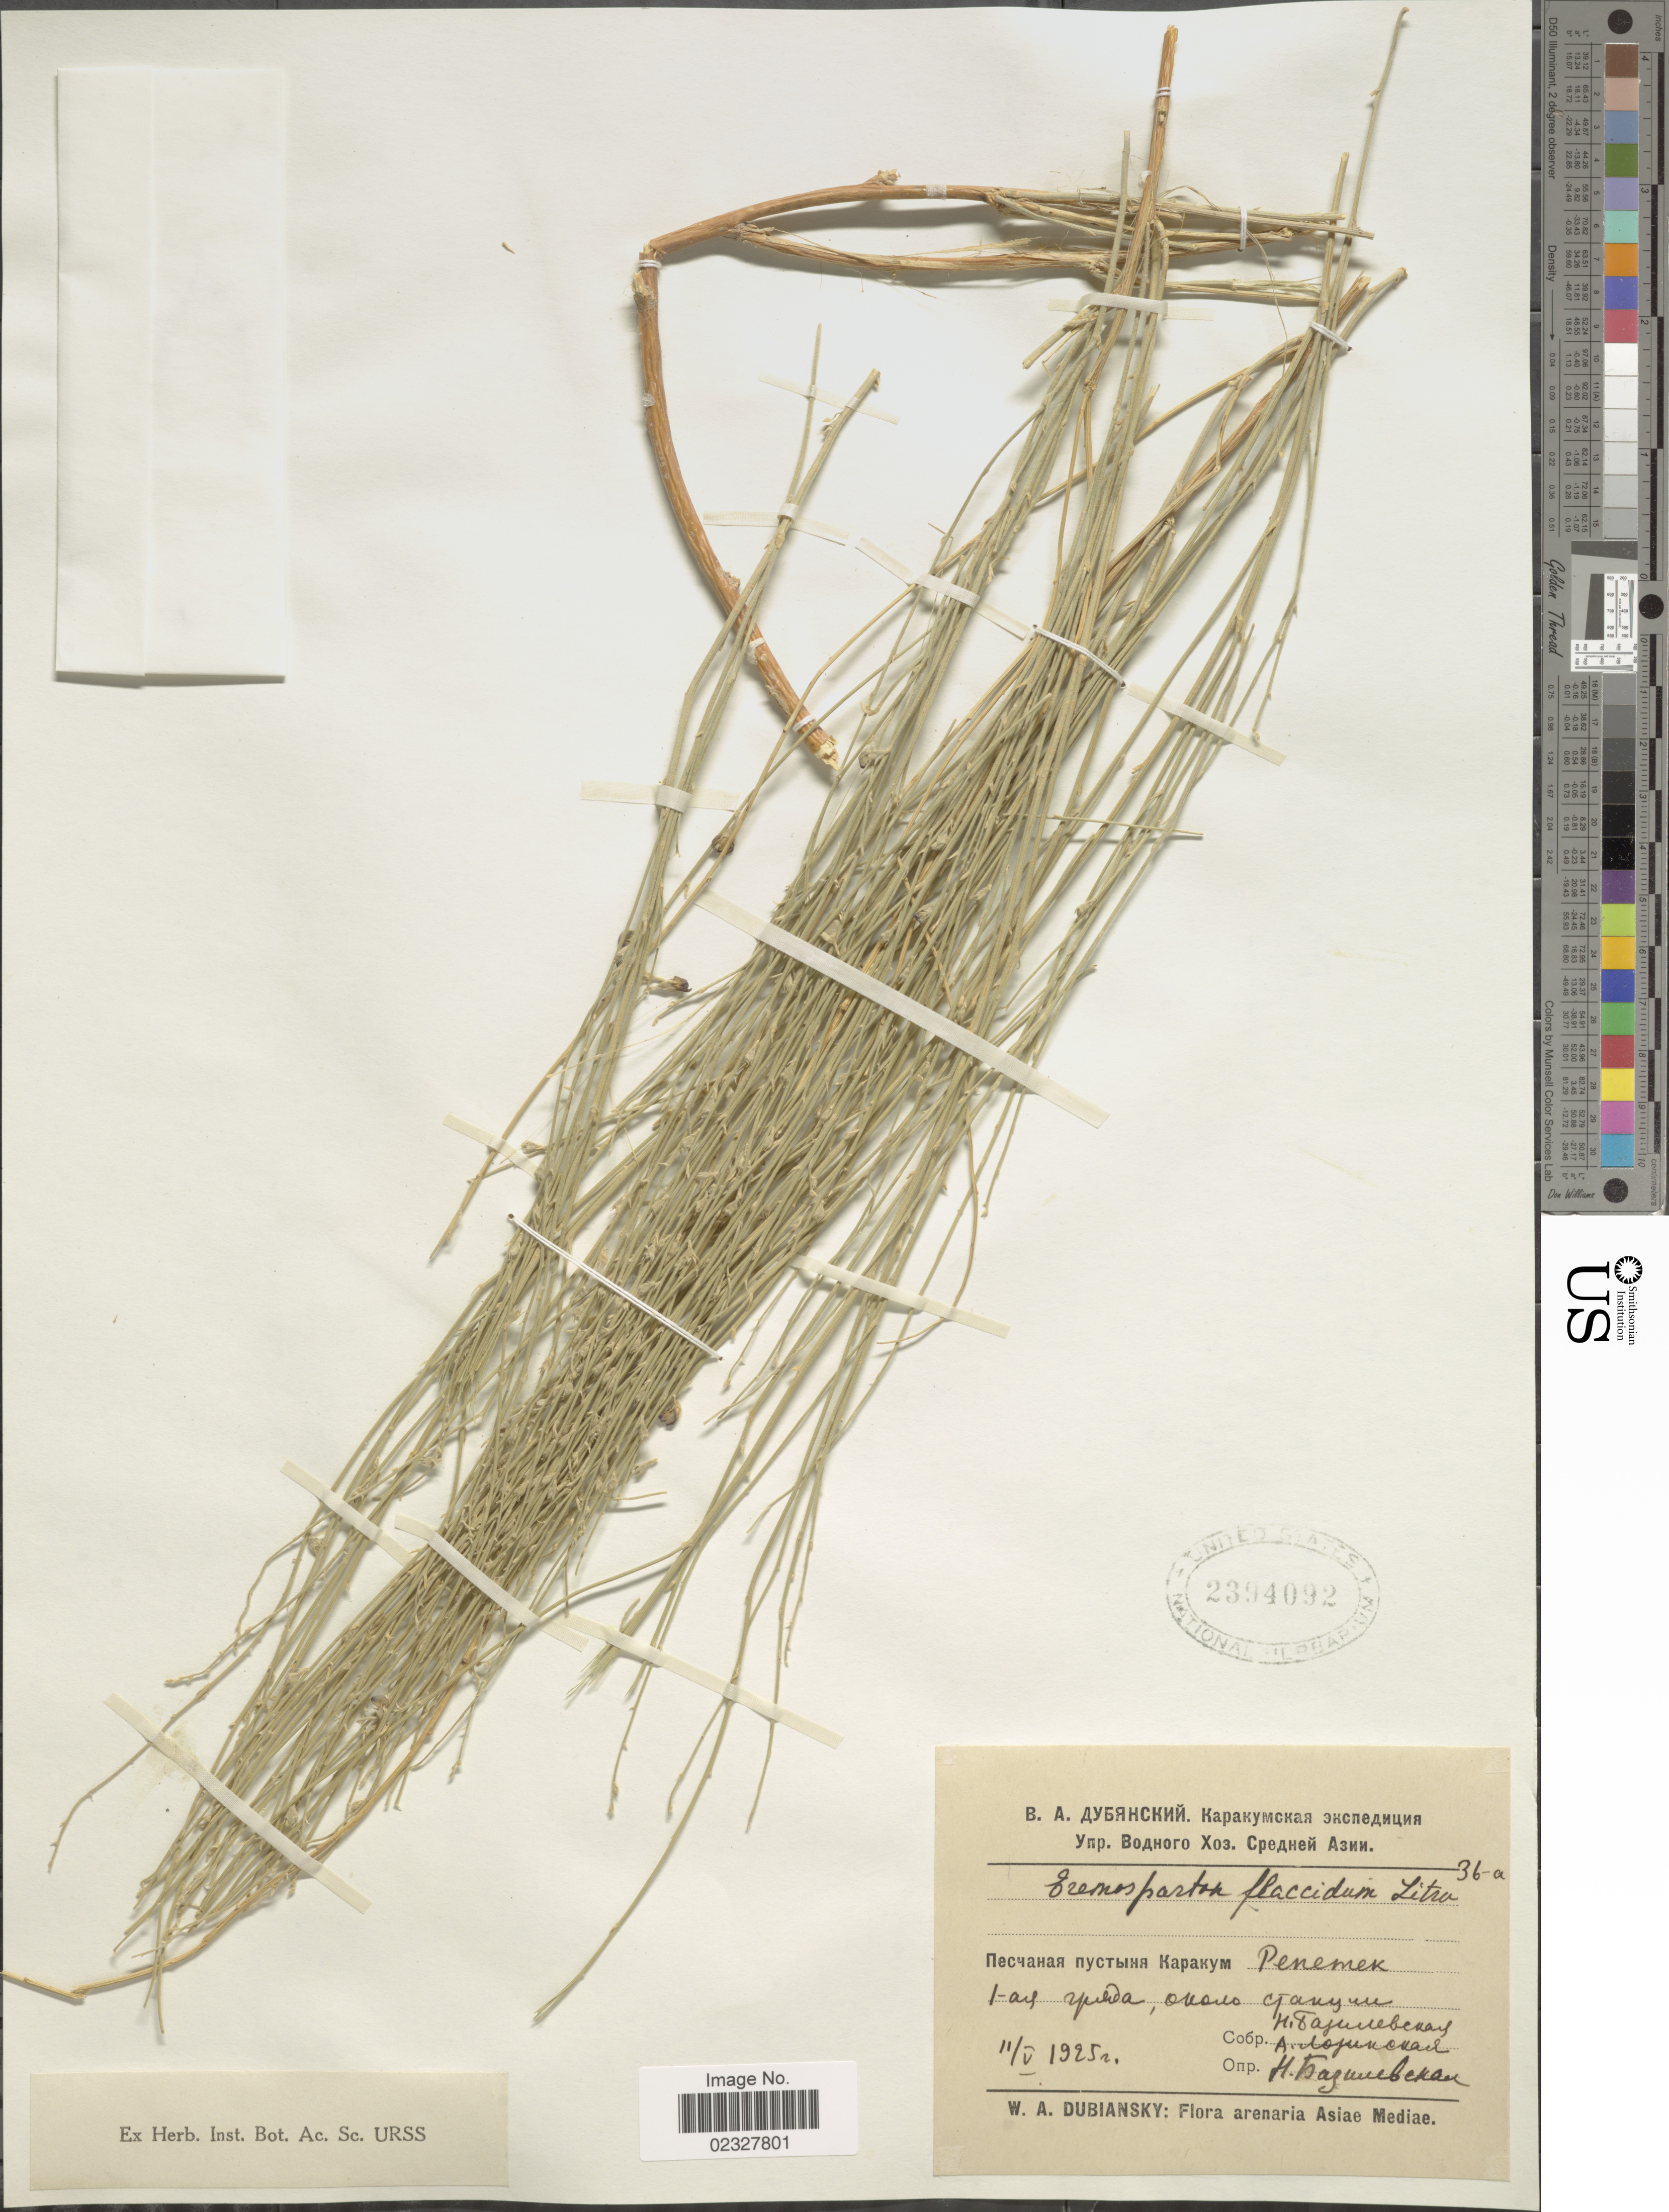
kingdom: Plantae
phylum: Tracheophyta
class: Magnoliopsida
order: Fabales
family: Fabaceae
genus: Eremosparton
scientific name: Eremosparton flaccidum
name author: Litv.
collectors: N. Bazilevskaya & A. Lozinskaya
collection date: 1925-05-11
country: Turkmenistan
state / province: Lebap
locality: Repetek, Karakum Desert.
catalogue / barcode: US 2394092